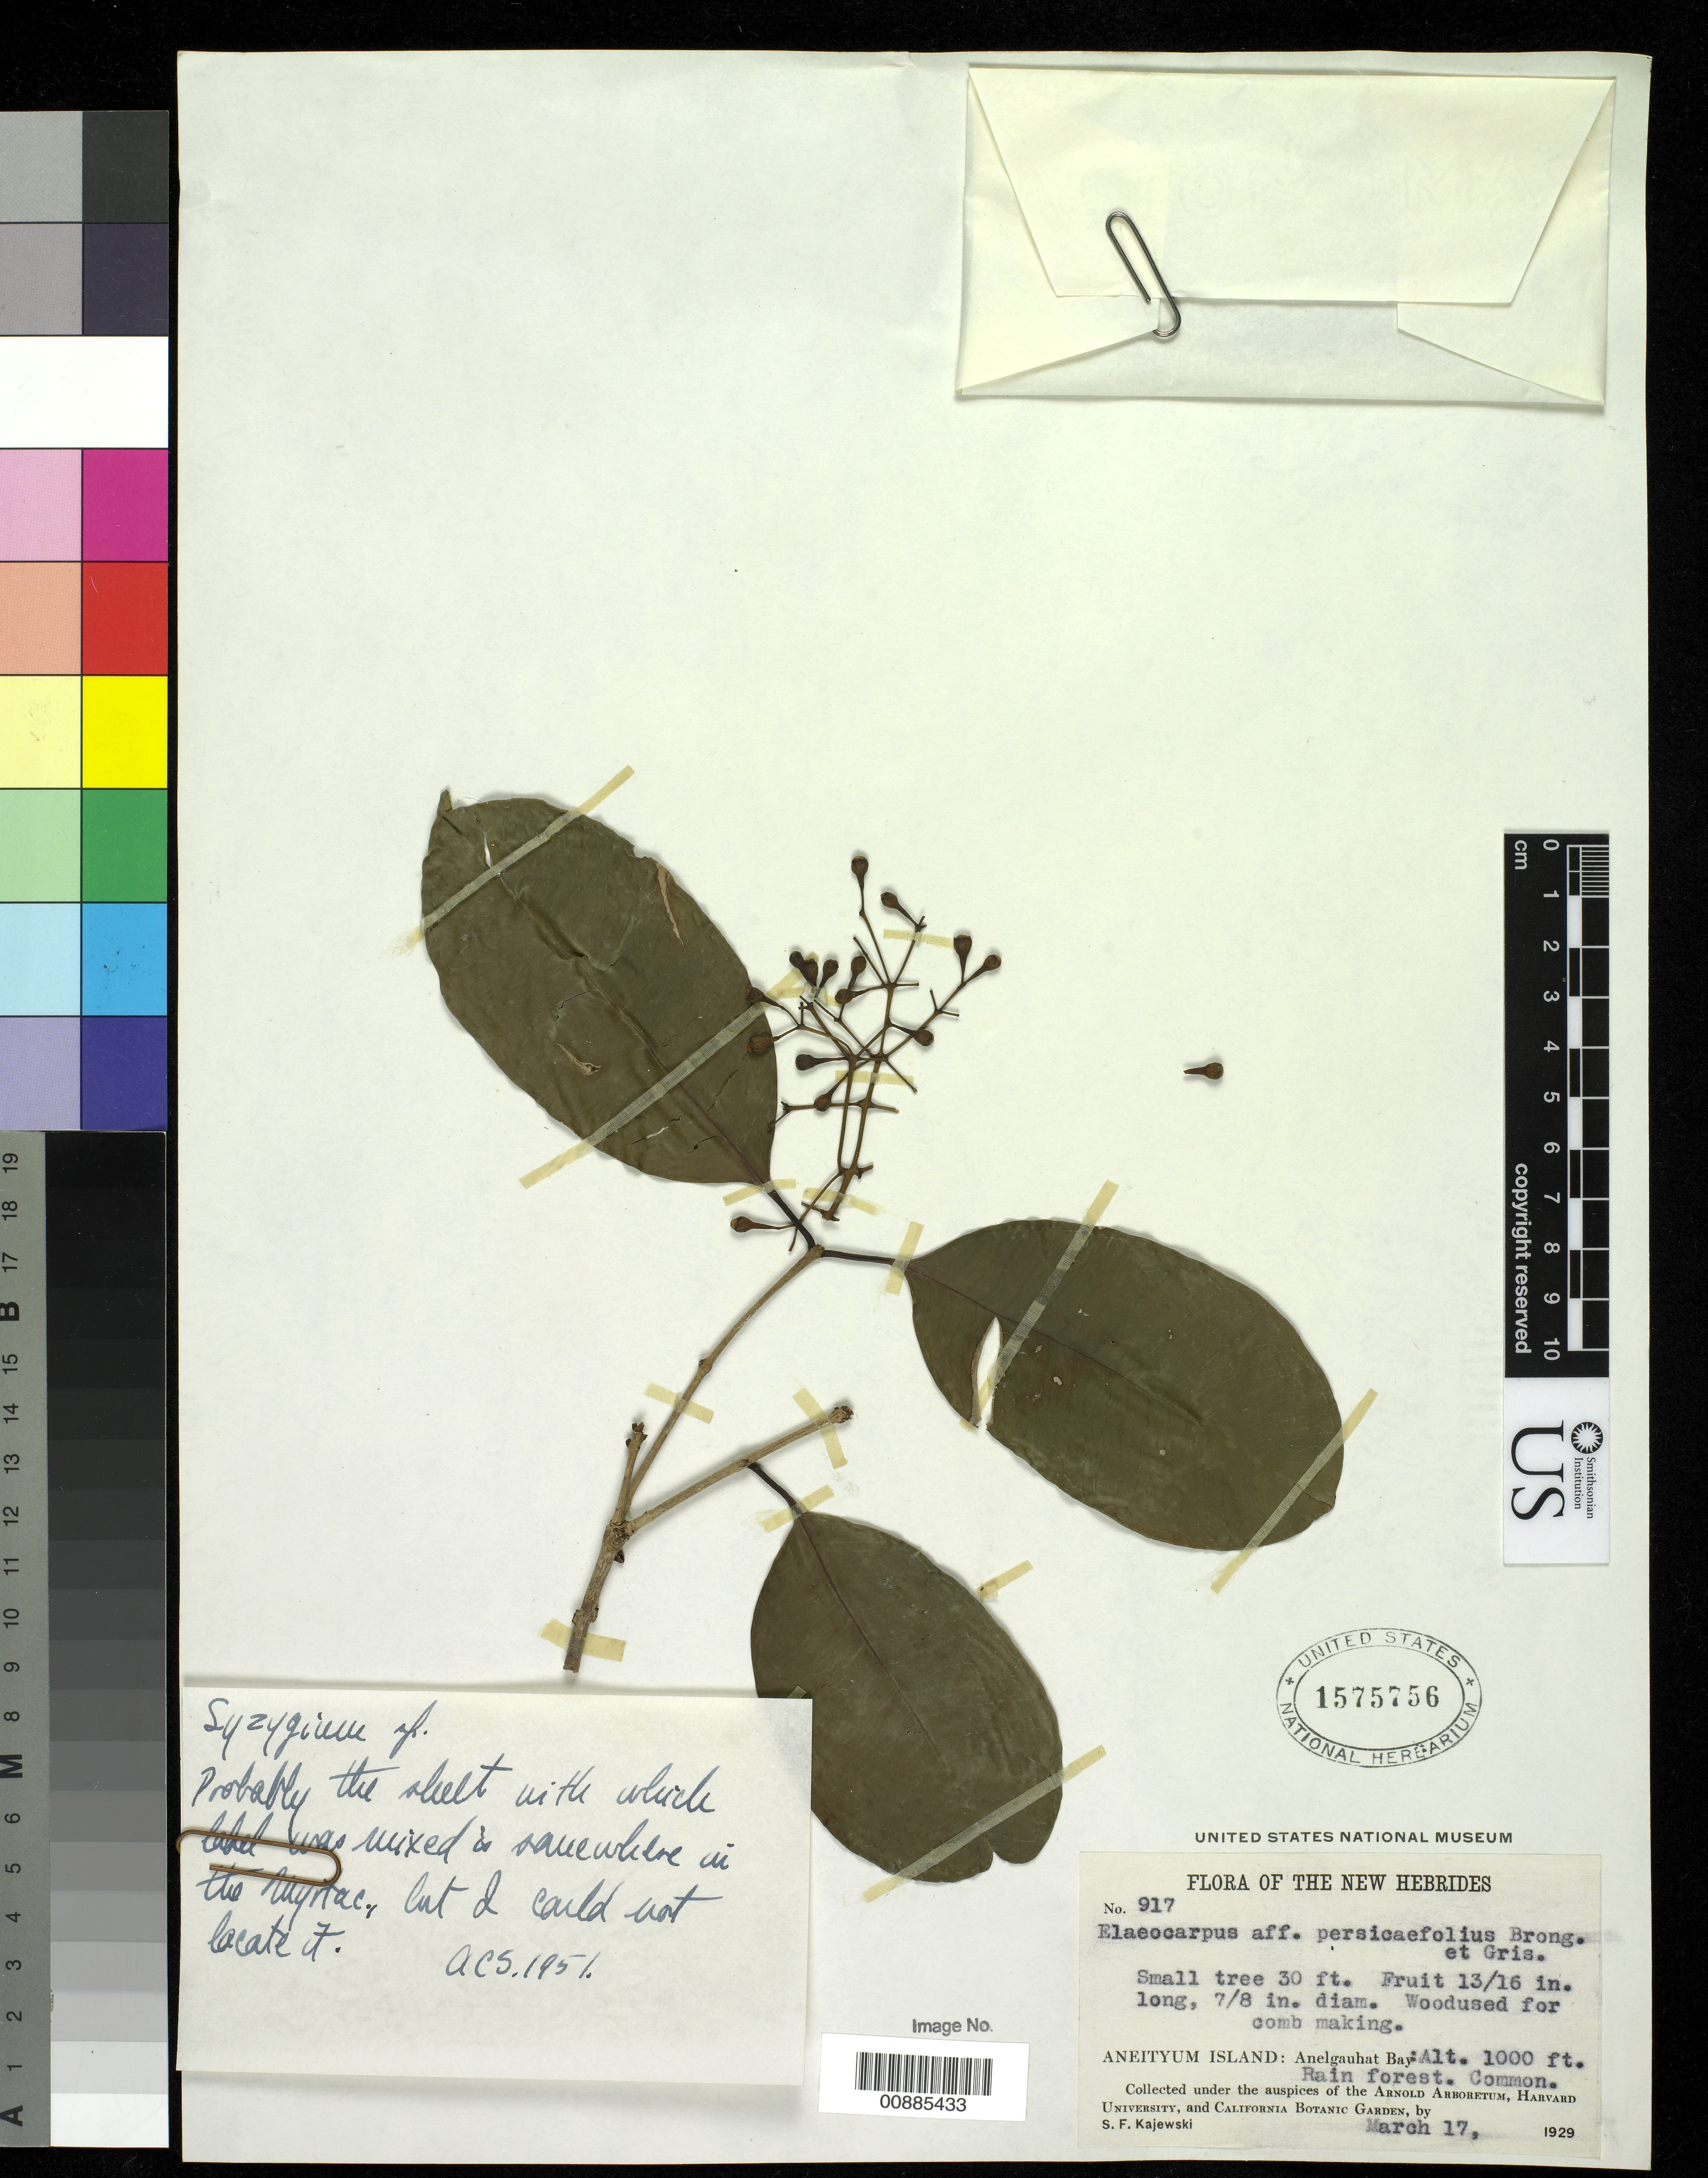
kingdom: Plantae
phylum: Tracheophyta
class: Magnoliopsida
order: Myrtales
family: Myrtaceae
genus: Syzygium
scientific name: Syzygium sp.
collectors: S. Kajewski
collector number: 917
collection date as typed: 17 Mar 1929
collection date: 1929-03-17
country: Vanuatu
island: Anatom [Aneityum]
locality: Anelgauhat Bay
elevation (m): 305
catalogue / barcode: US 1575756